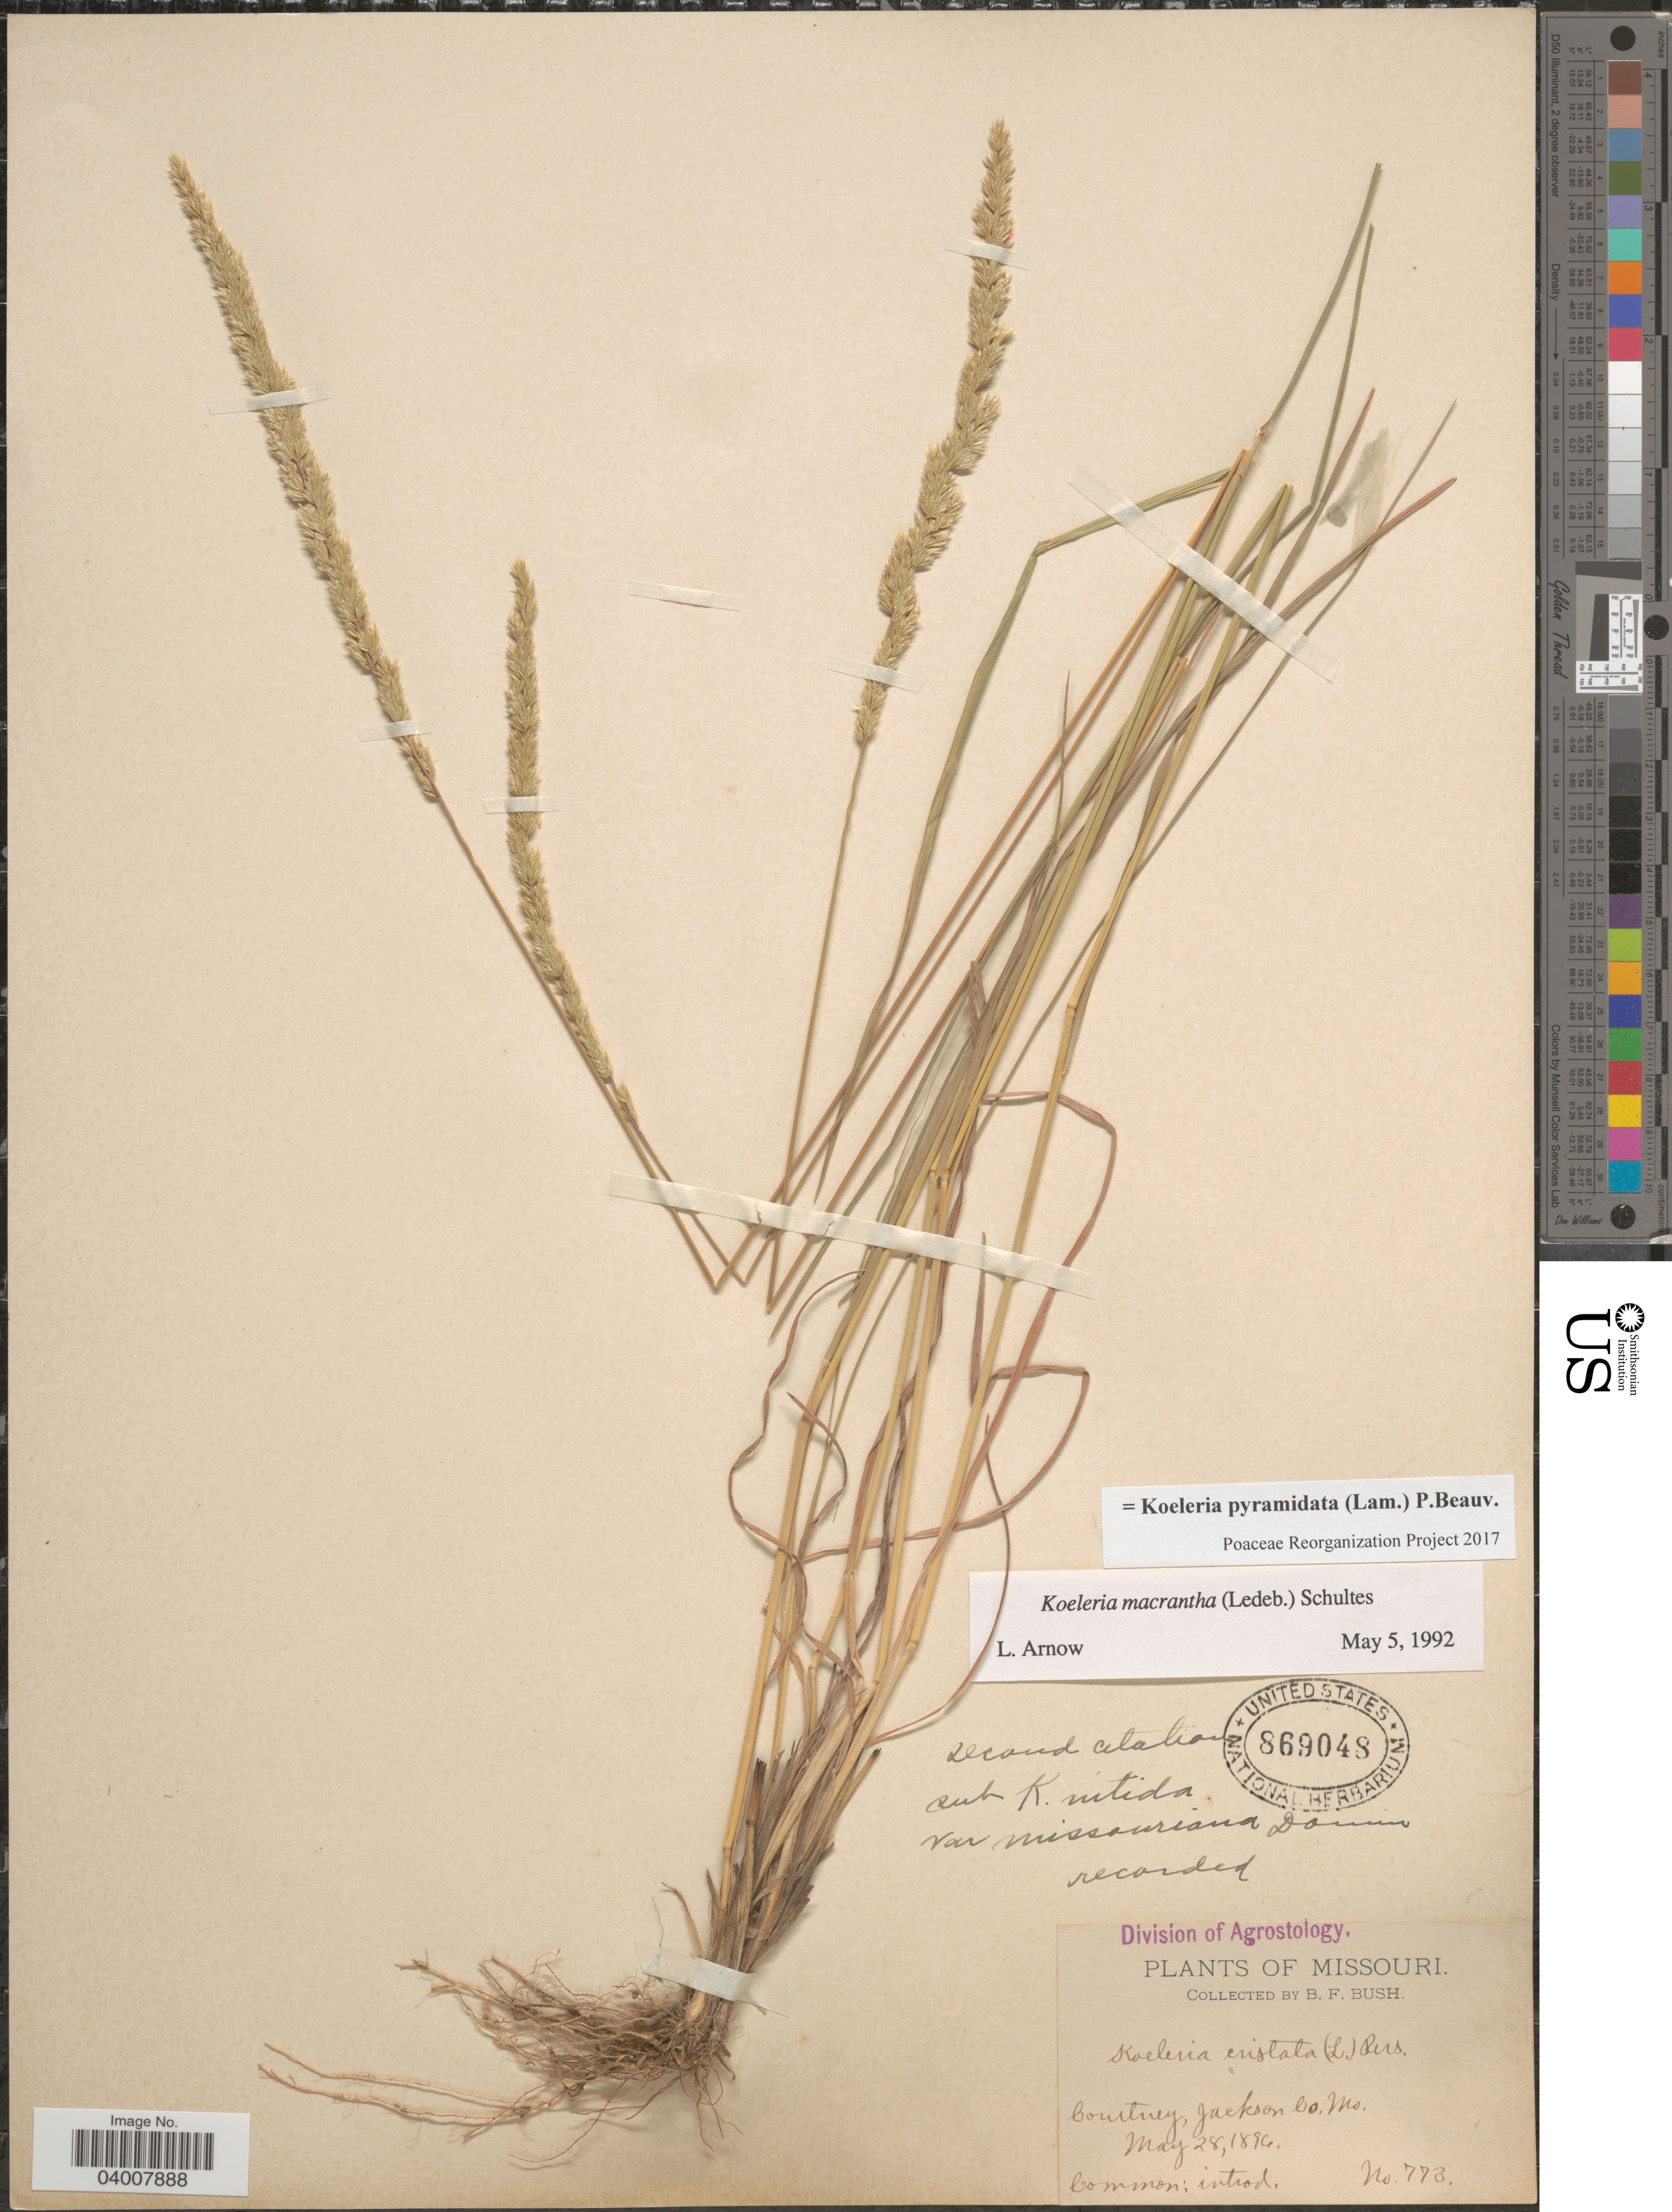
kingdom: Plantae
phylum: Tracheophyta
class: Liliopsida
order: Poales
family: Poaceae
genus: Koeleria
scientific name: Koeleria pyramidata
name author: (Lam.) P. Beauv.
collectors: B. F. Bush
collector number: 773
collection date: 1896-05-28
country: United States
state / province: Missouri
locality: Courtney, Jackson Co.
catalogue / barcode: US 869048